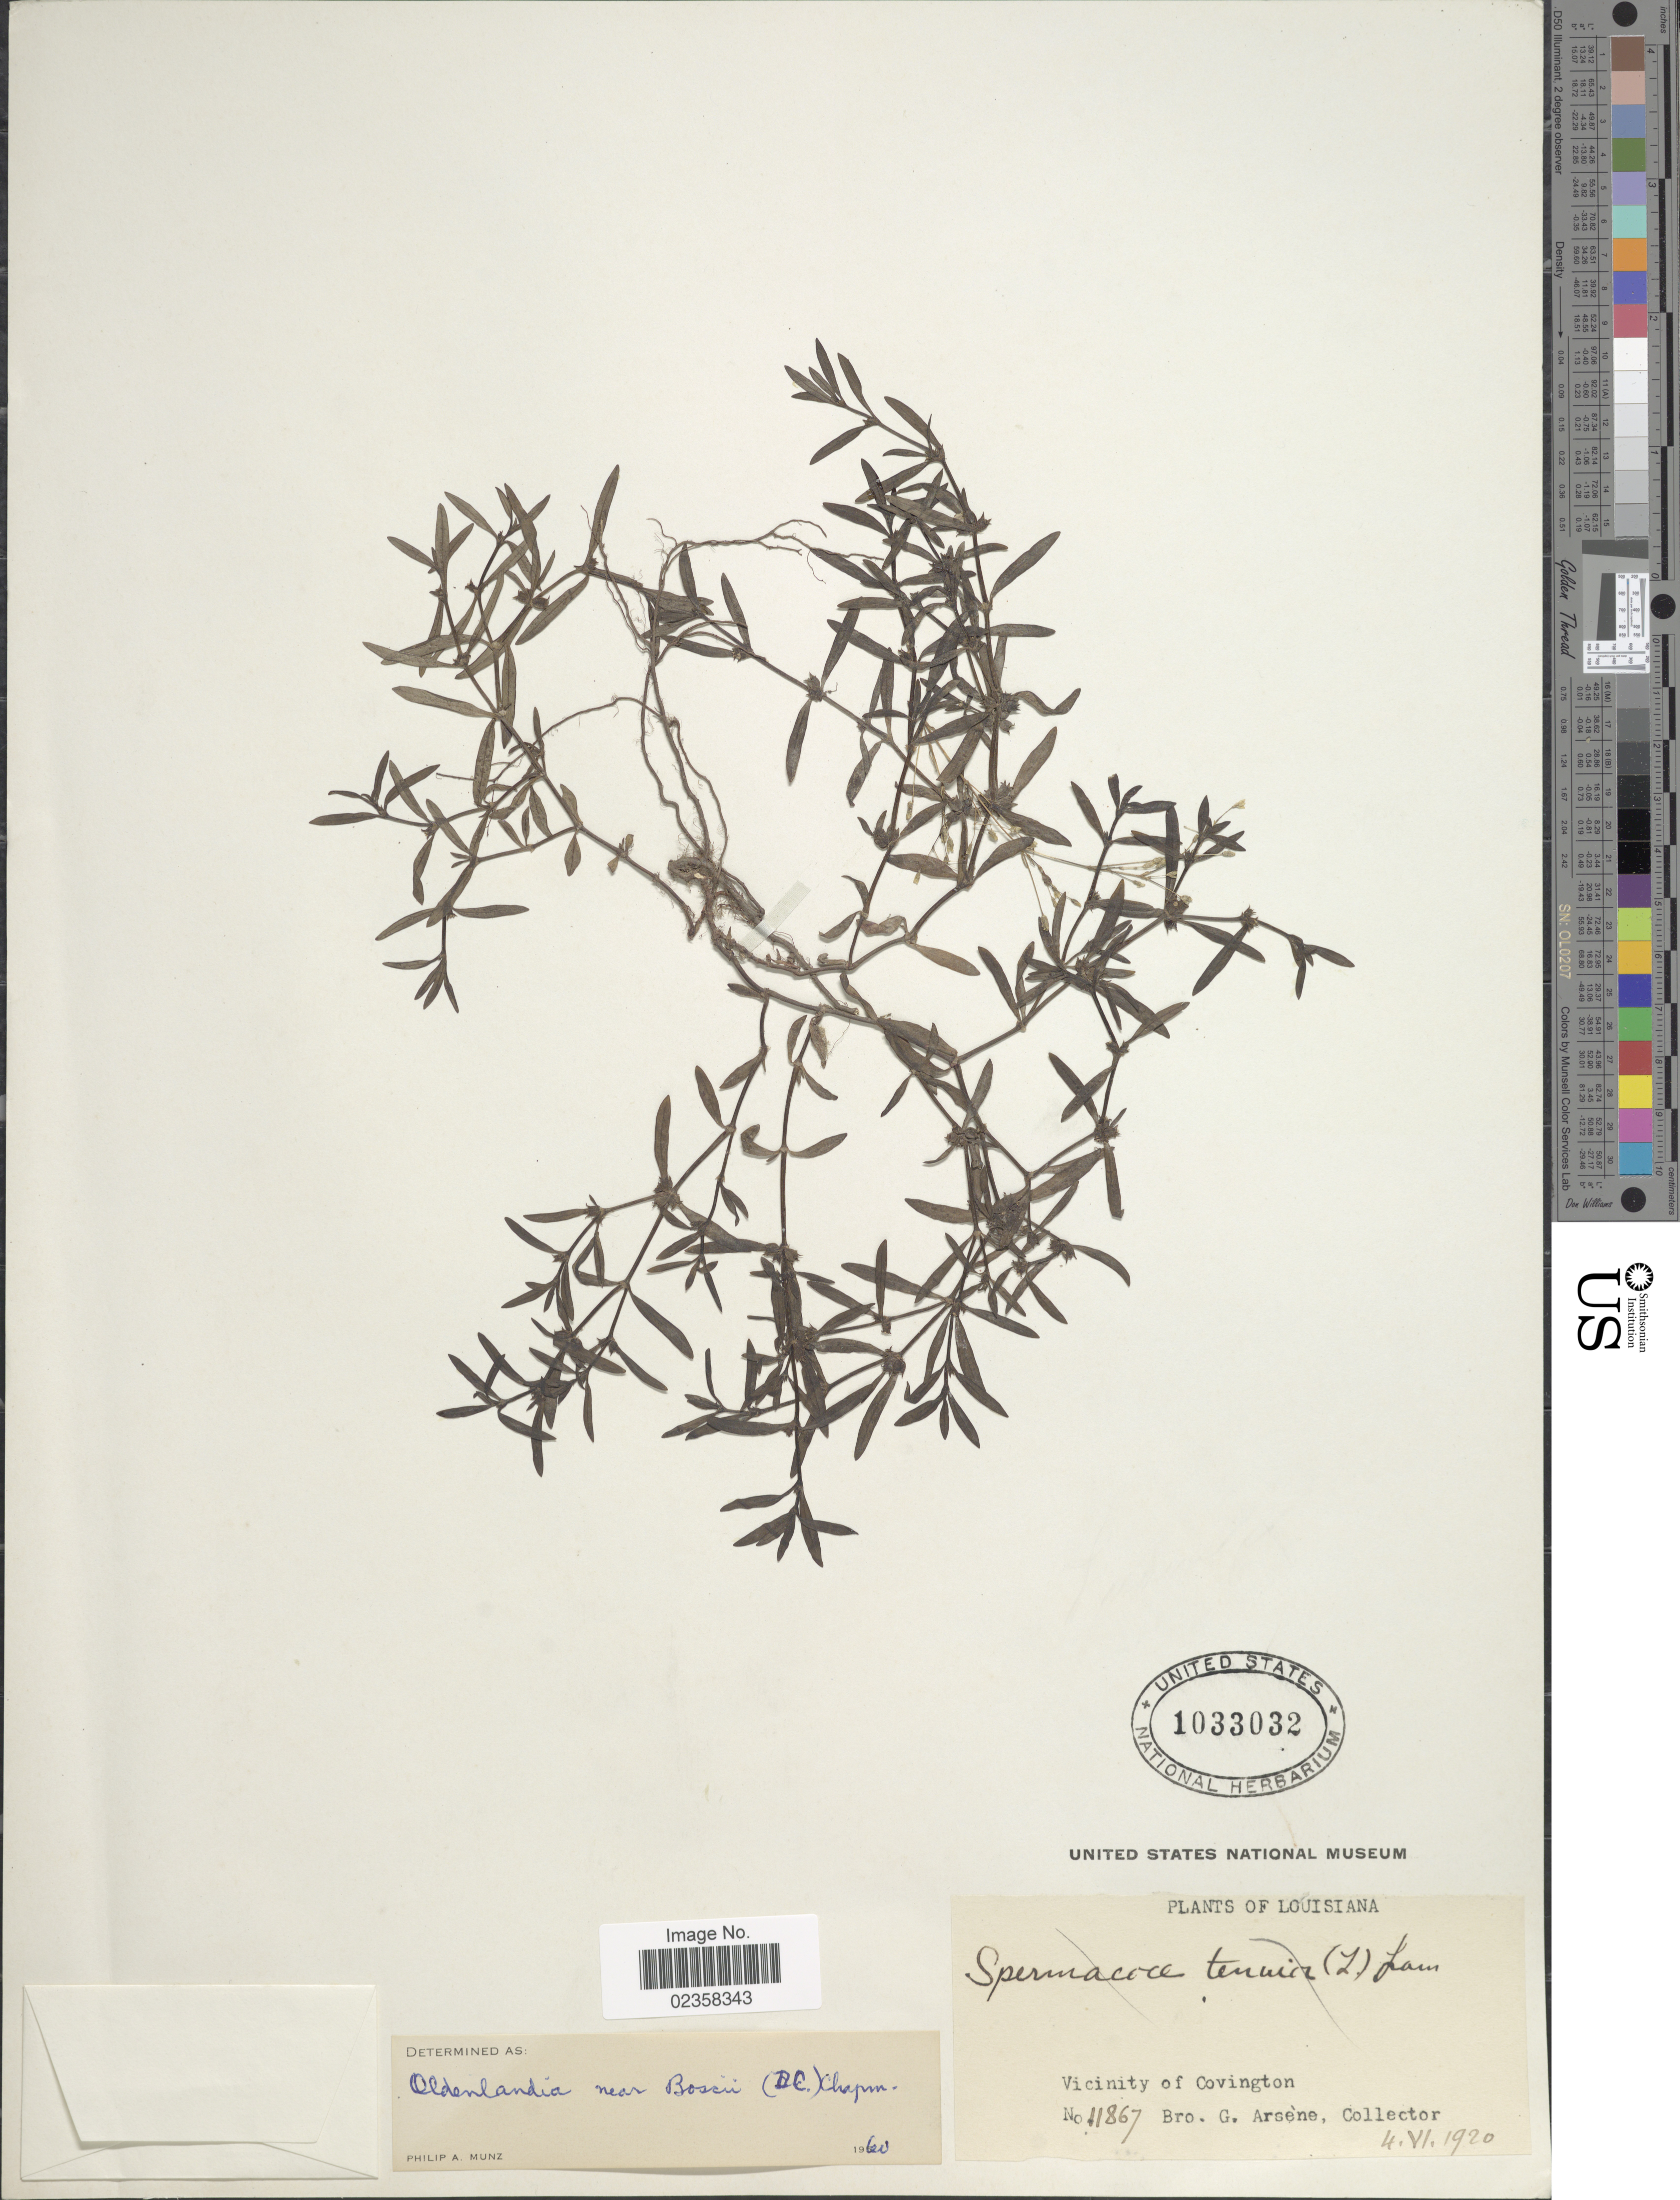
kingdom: Plantae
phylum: Tracheophyta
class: Magnoliopsida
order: Gentianales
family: Rubiaceae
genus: Oldenlandia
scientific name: Oldenlandia boscii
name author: (DC.) Chapm.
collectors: Bro. G. Arsène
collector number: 11867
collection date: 1920-06-04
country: United States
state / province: Louisiana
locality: Vicinity of Covington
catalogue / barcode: US 1033032